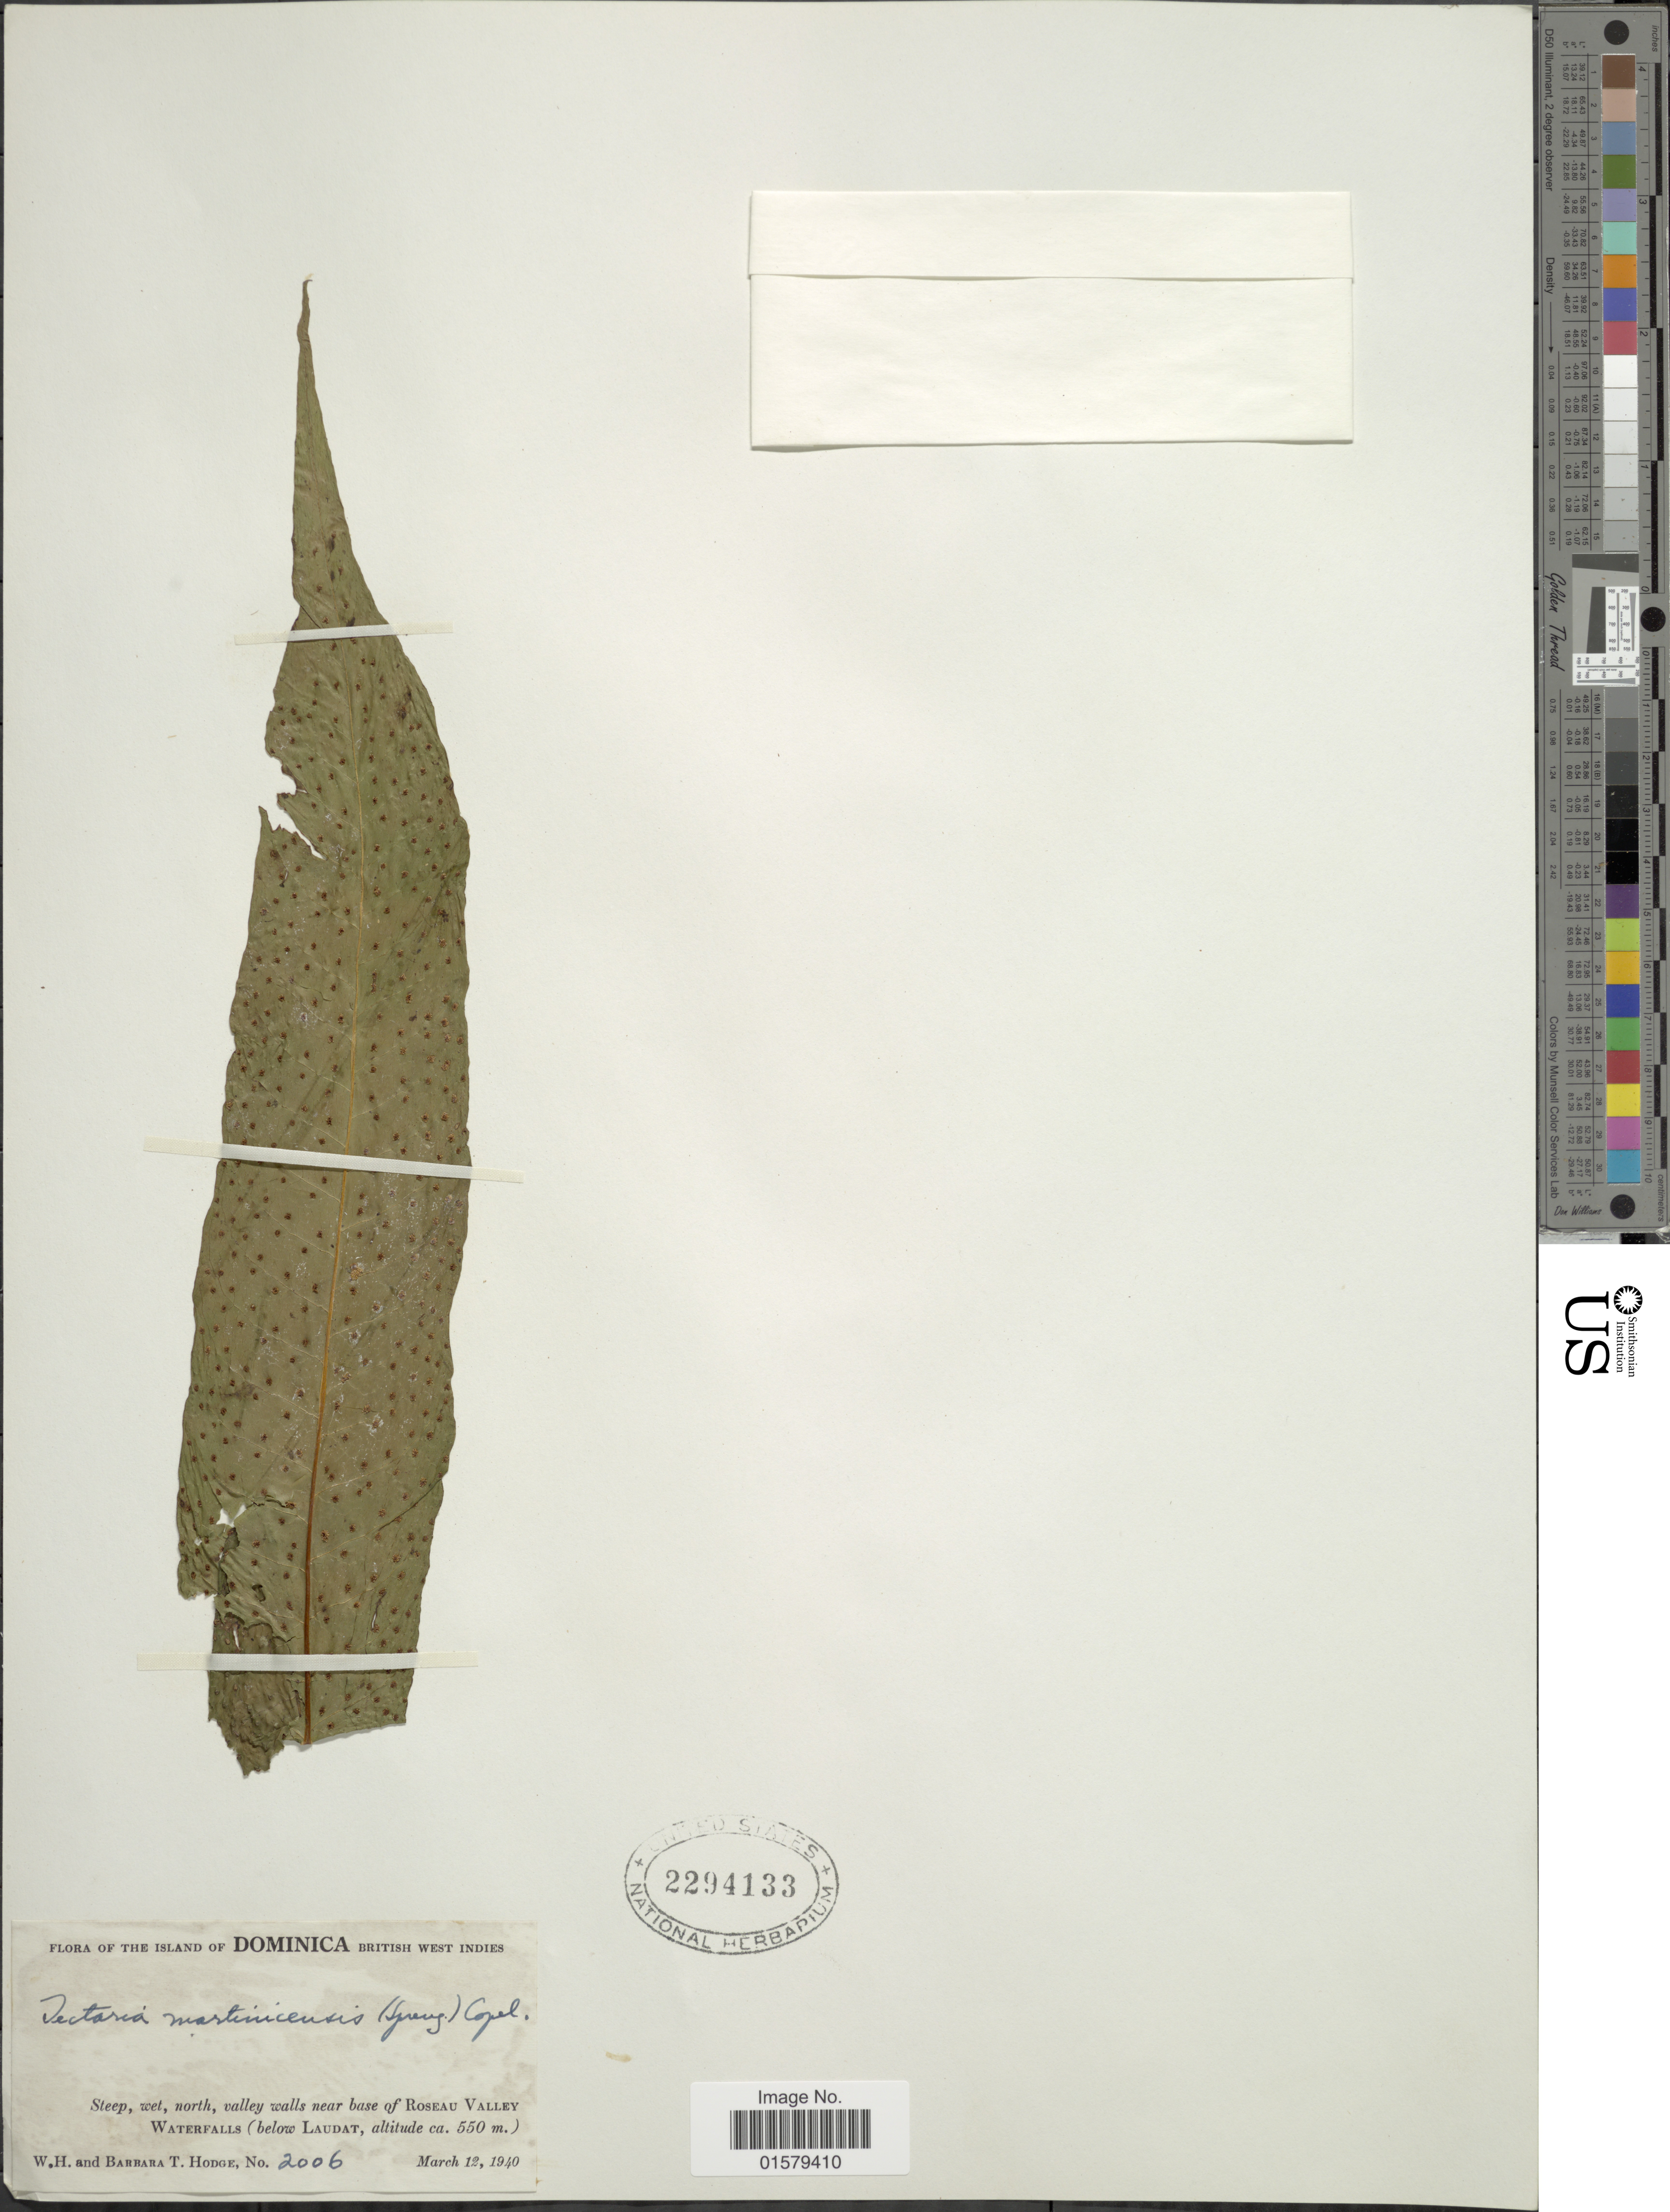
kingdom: Plantae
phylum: Tracheophyta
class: Polypodiopsida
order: Polypodiales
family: Tectariaceae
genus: Tectaria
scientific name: Tectaria incisa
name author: Cav.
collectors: W. Hodge & B. Hodge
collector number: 2006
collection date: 1940-03-12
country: Dominica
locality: Steep, wet, north, valley walles near base of Roseau Valley Waterfalls (below Laudat)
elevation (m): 550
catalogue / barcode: US 2294133